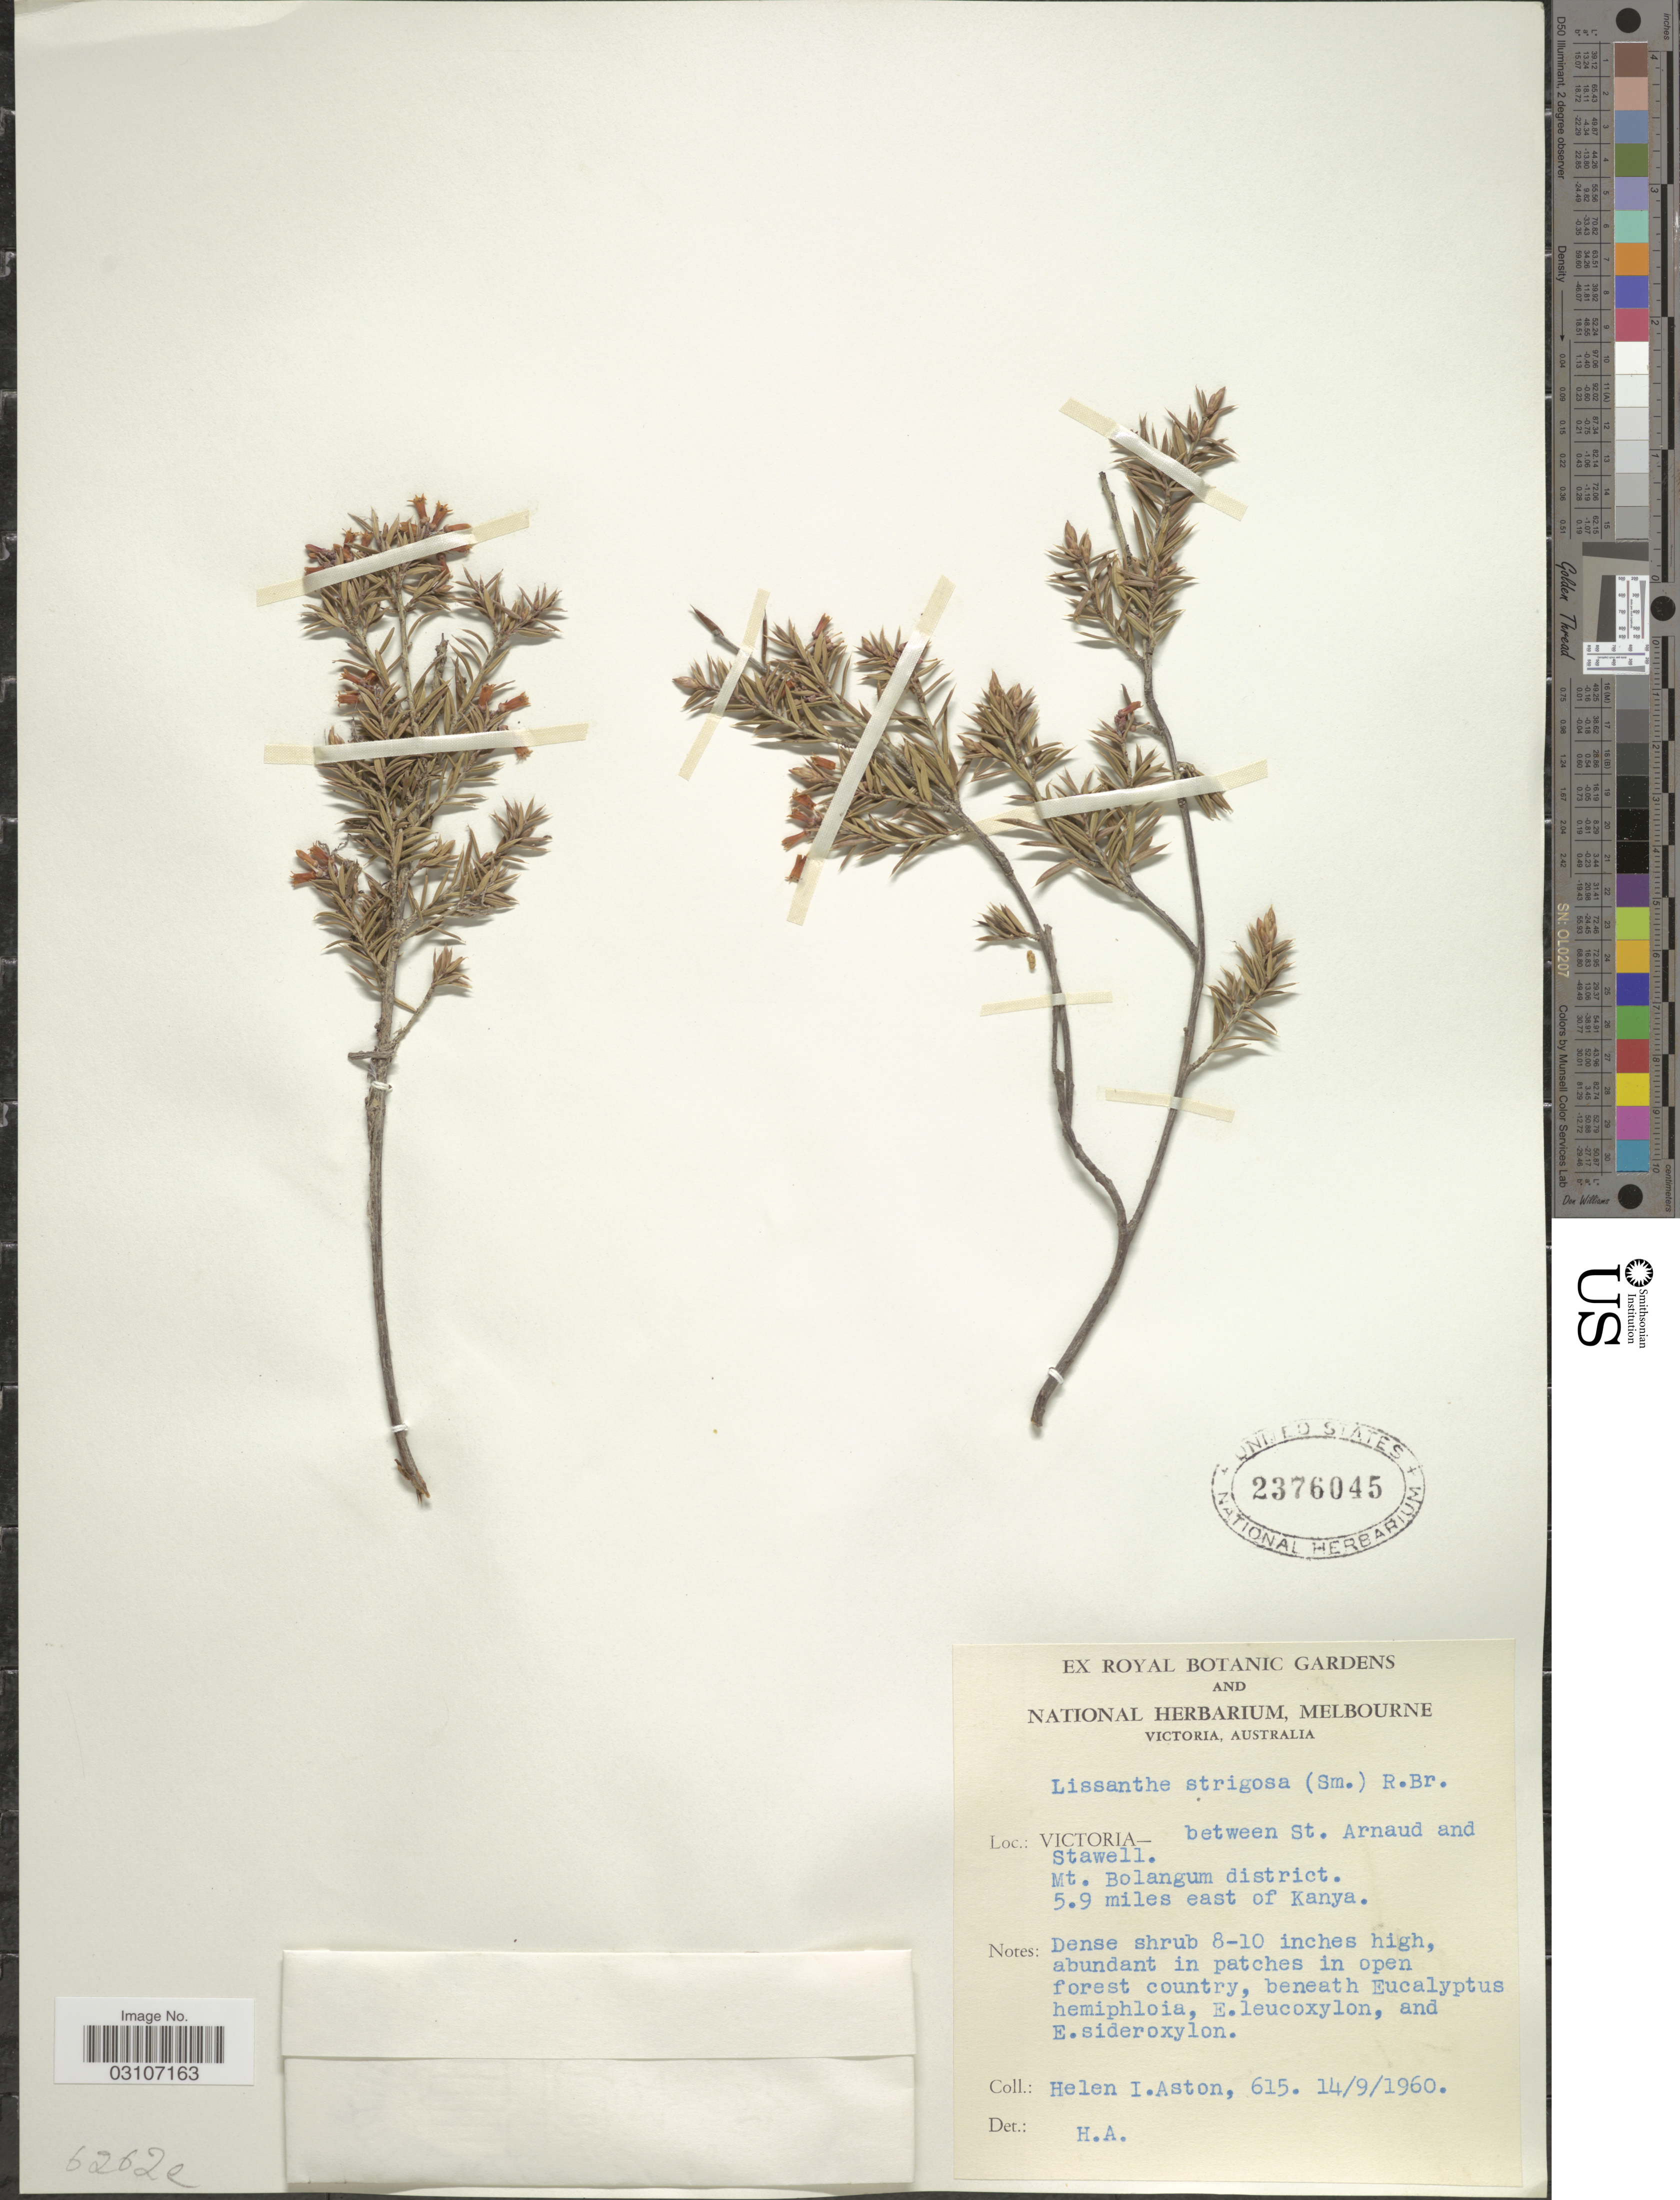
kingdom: Plantae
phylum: Tracheophyta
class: Magnoliopsida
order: Ericales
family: Ericaceae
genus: Lissanthe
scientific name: Lissanthe strigosa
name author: (Sm.) R. Br.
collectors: H. I. Aston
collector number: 615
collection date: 1960-09-14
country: Australia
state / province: Victoria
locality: Victoria- between St. Arnaud and Stawell. Mt. Bolangum district. 5.9 miles east of Kanya.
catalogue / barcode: US 2376045